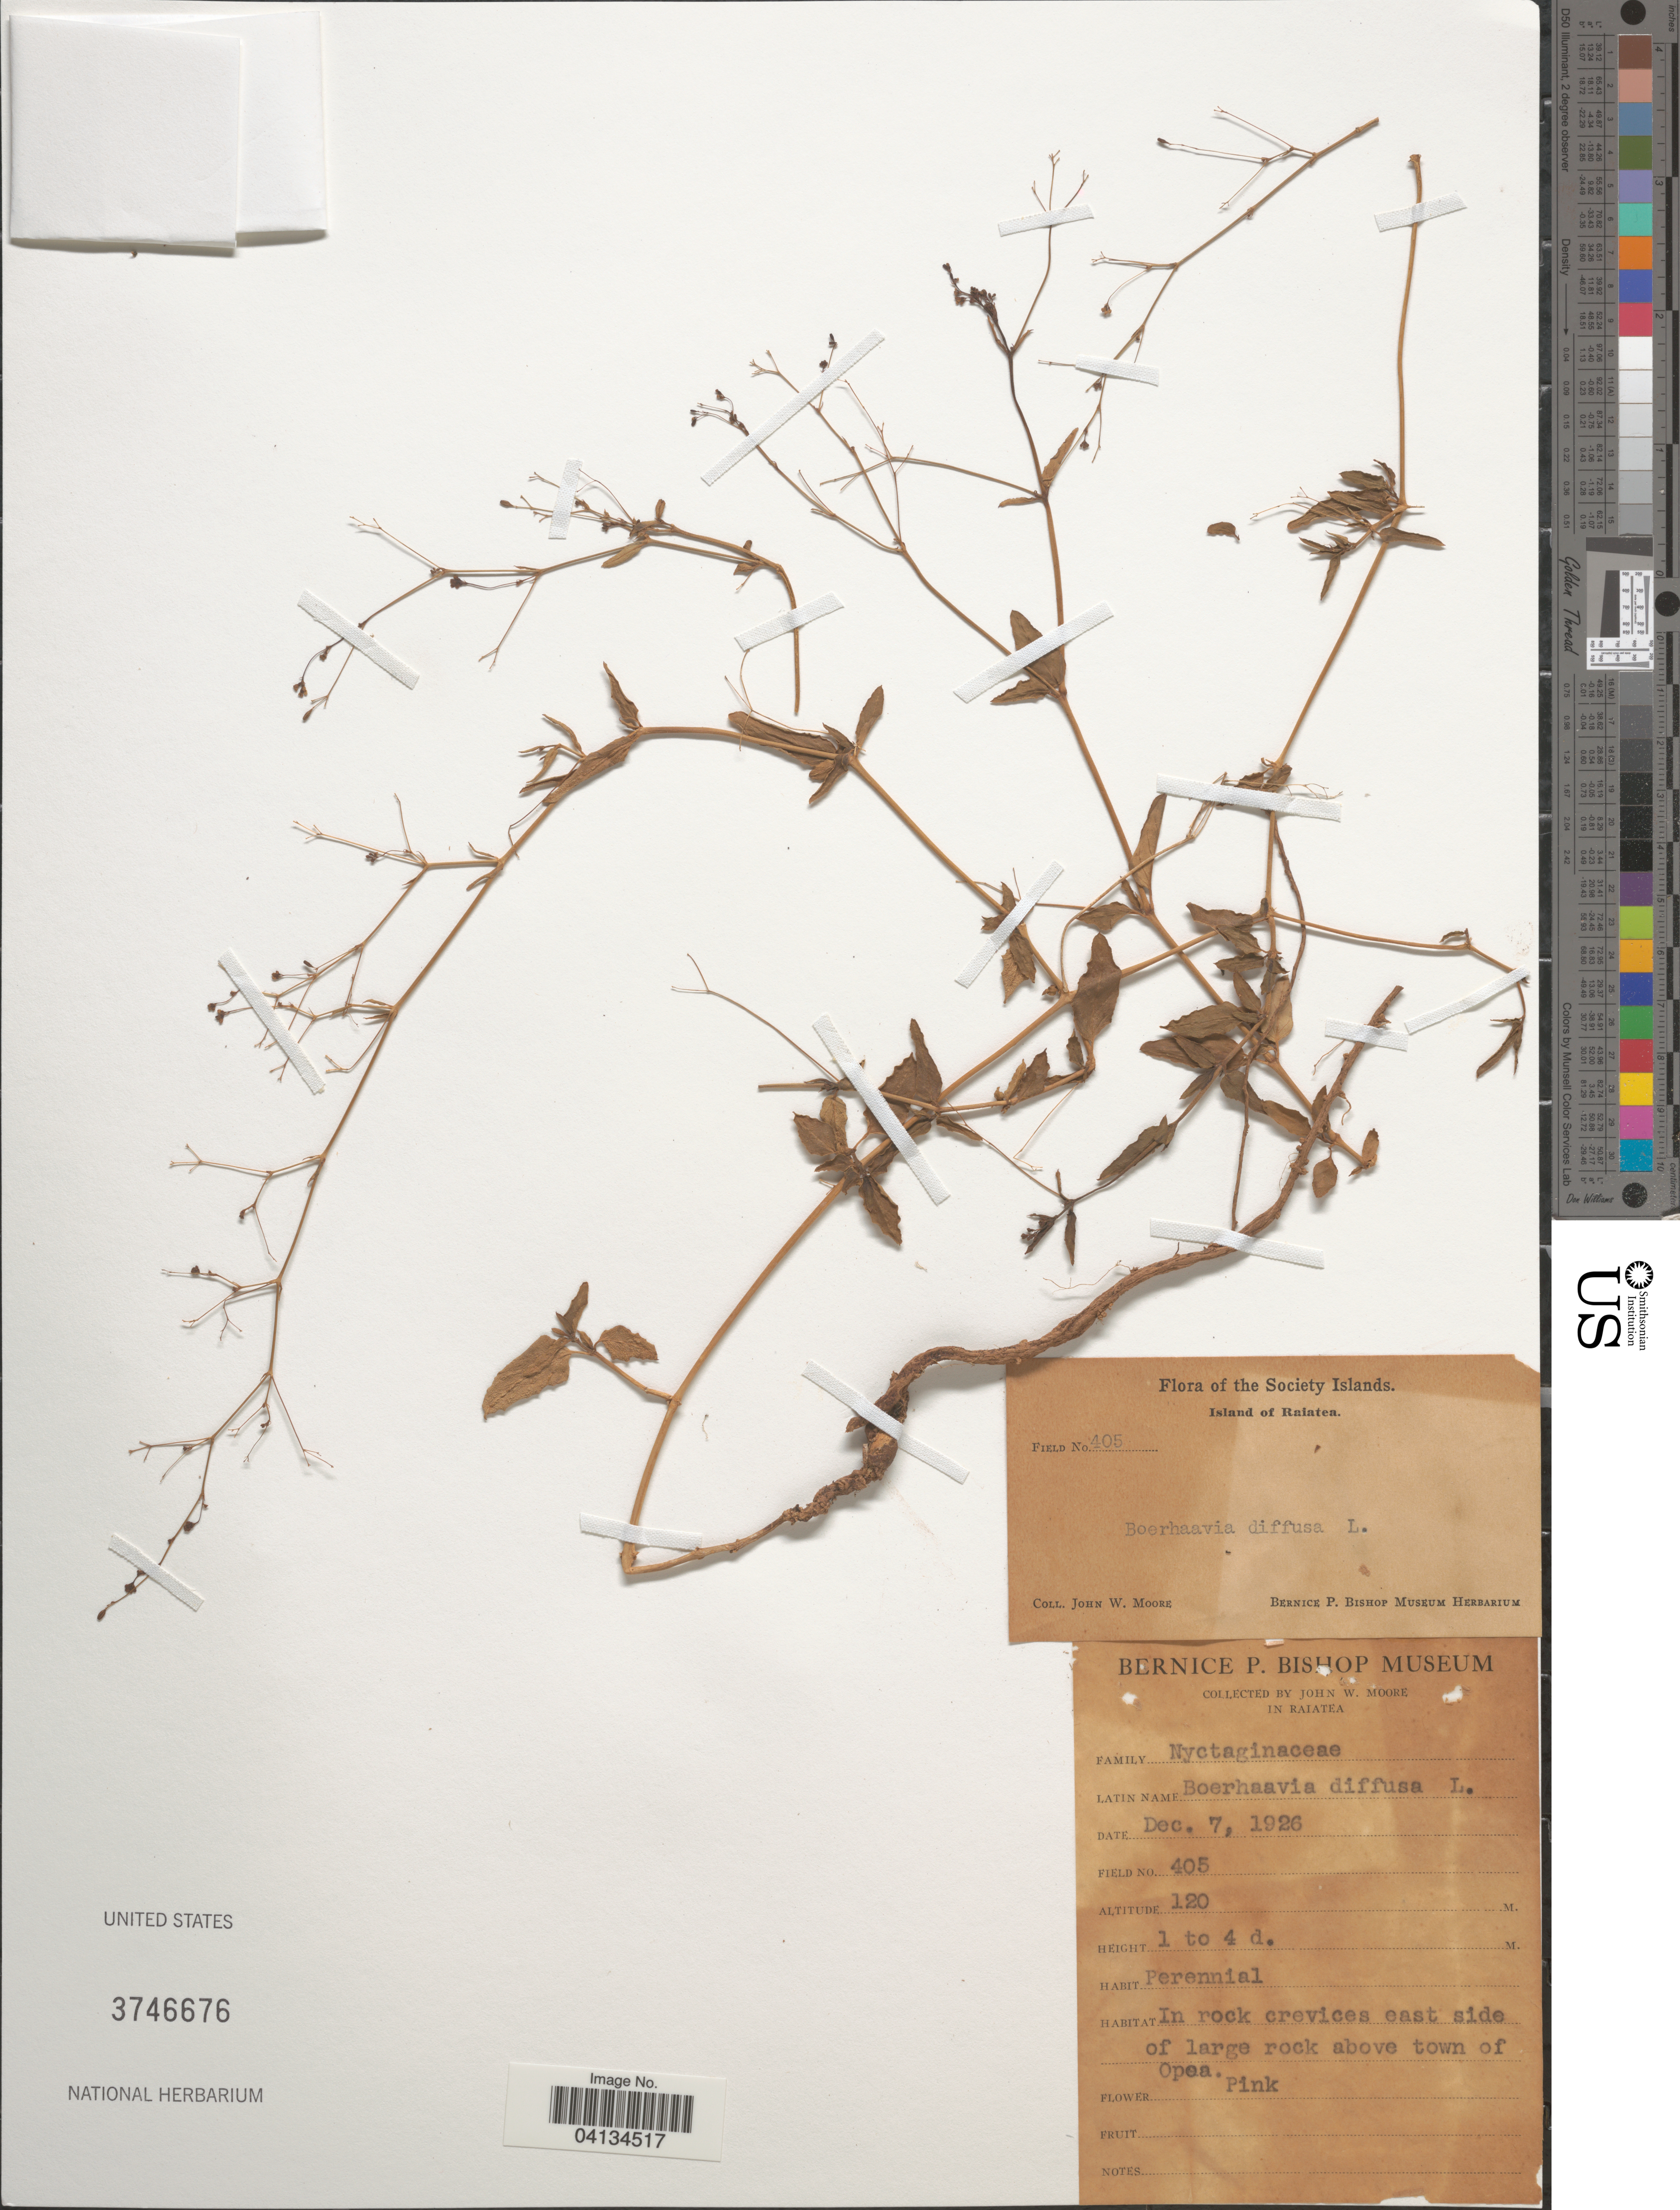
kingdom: Plantae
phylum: Tracheophyta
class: Magnoliopsida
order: Caryophyllales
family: Nyctaginaceae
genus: Boerhavia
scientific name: Boerhavia diffusa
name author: L.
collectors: J. Moore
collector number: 405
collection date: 1926-12-07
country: French Polynesia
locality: The Society Islands. Island of Raiatea. In rock crevices east side of large rock above town of Opoa.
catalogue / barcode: US 3746676